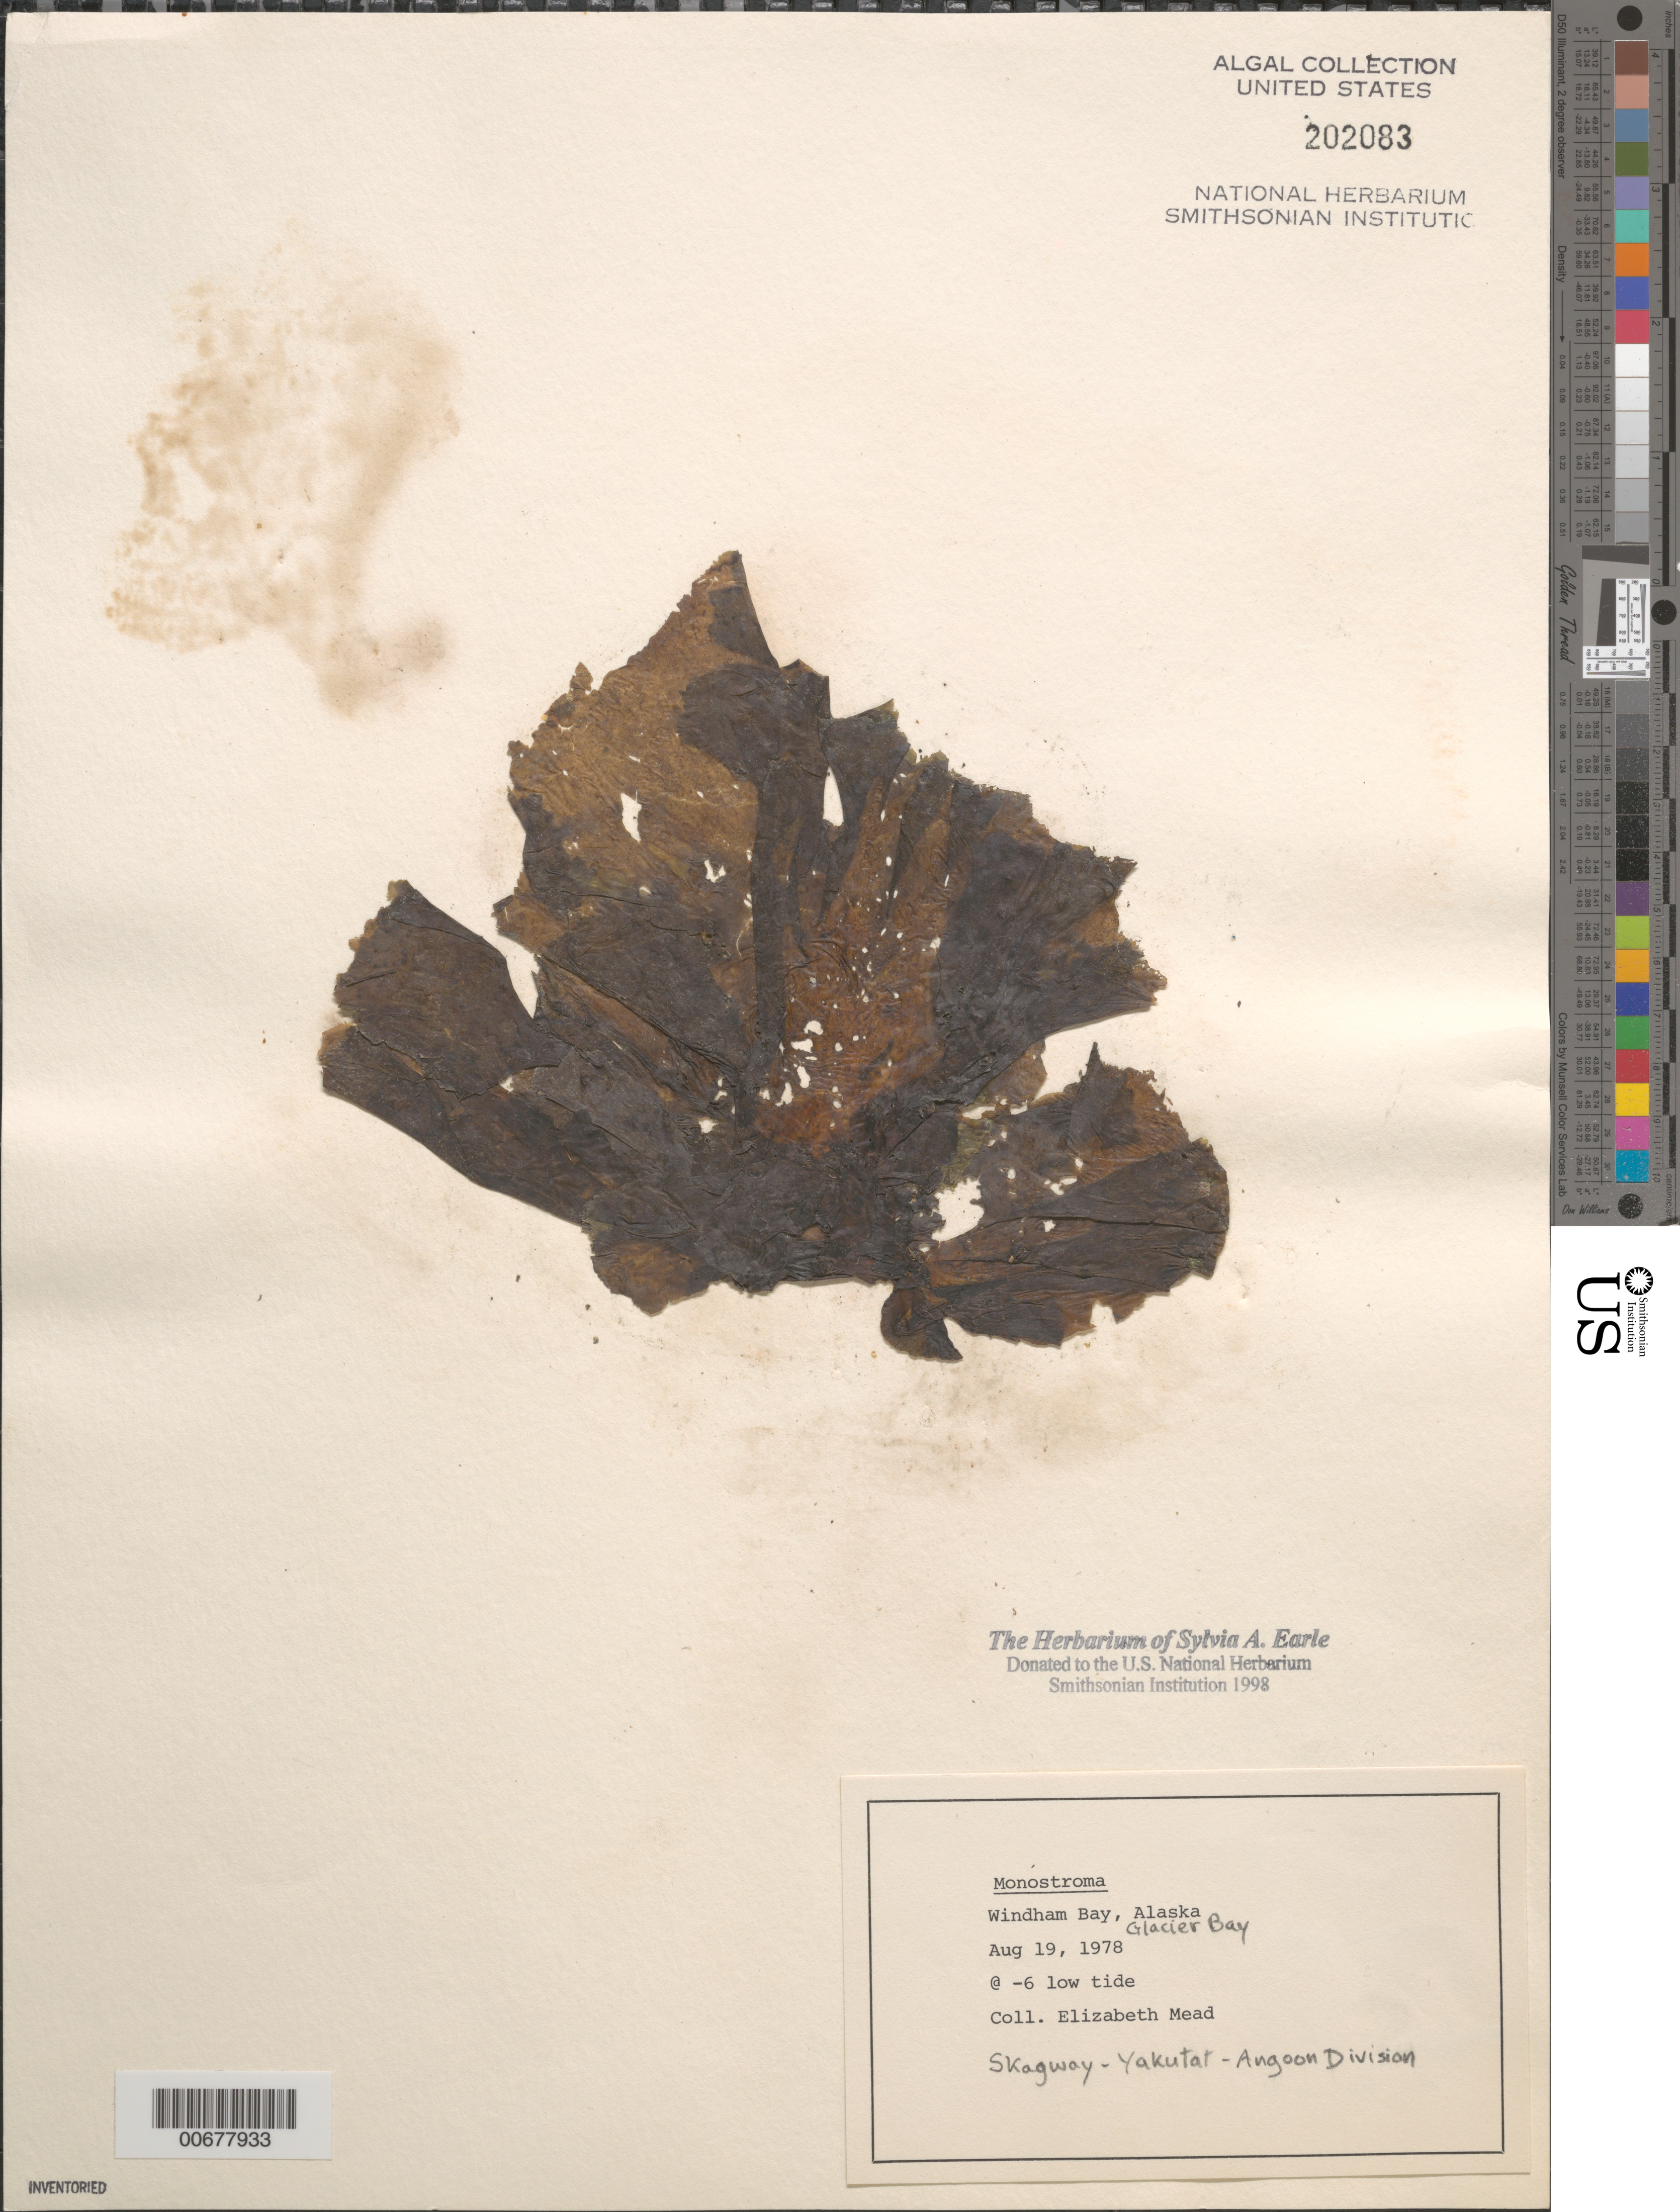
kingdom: Plantae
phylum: Chlorophyta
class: Ulvophyceae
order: Ulvales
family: Monostromataceae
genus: Monostroma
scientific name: Monostroma sp.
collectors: E. Mead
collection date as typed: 19 Aug 1978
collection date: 1978-08-19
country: United States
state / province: Alaska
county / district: Skagway-Yakutat-Angoon Division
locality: Windham Bay, Glacier Bay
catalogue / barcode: US 202083